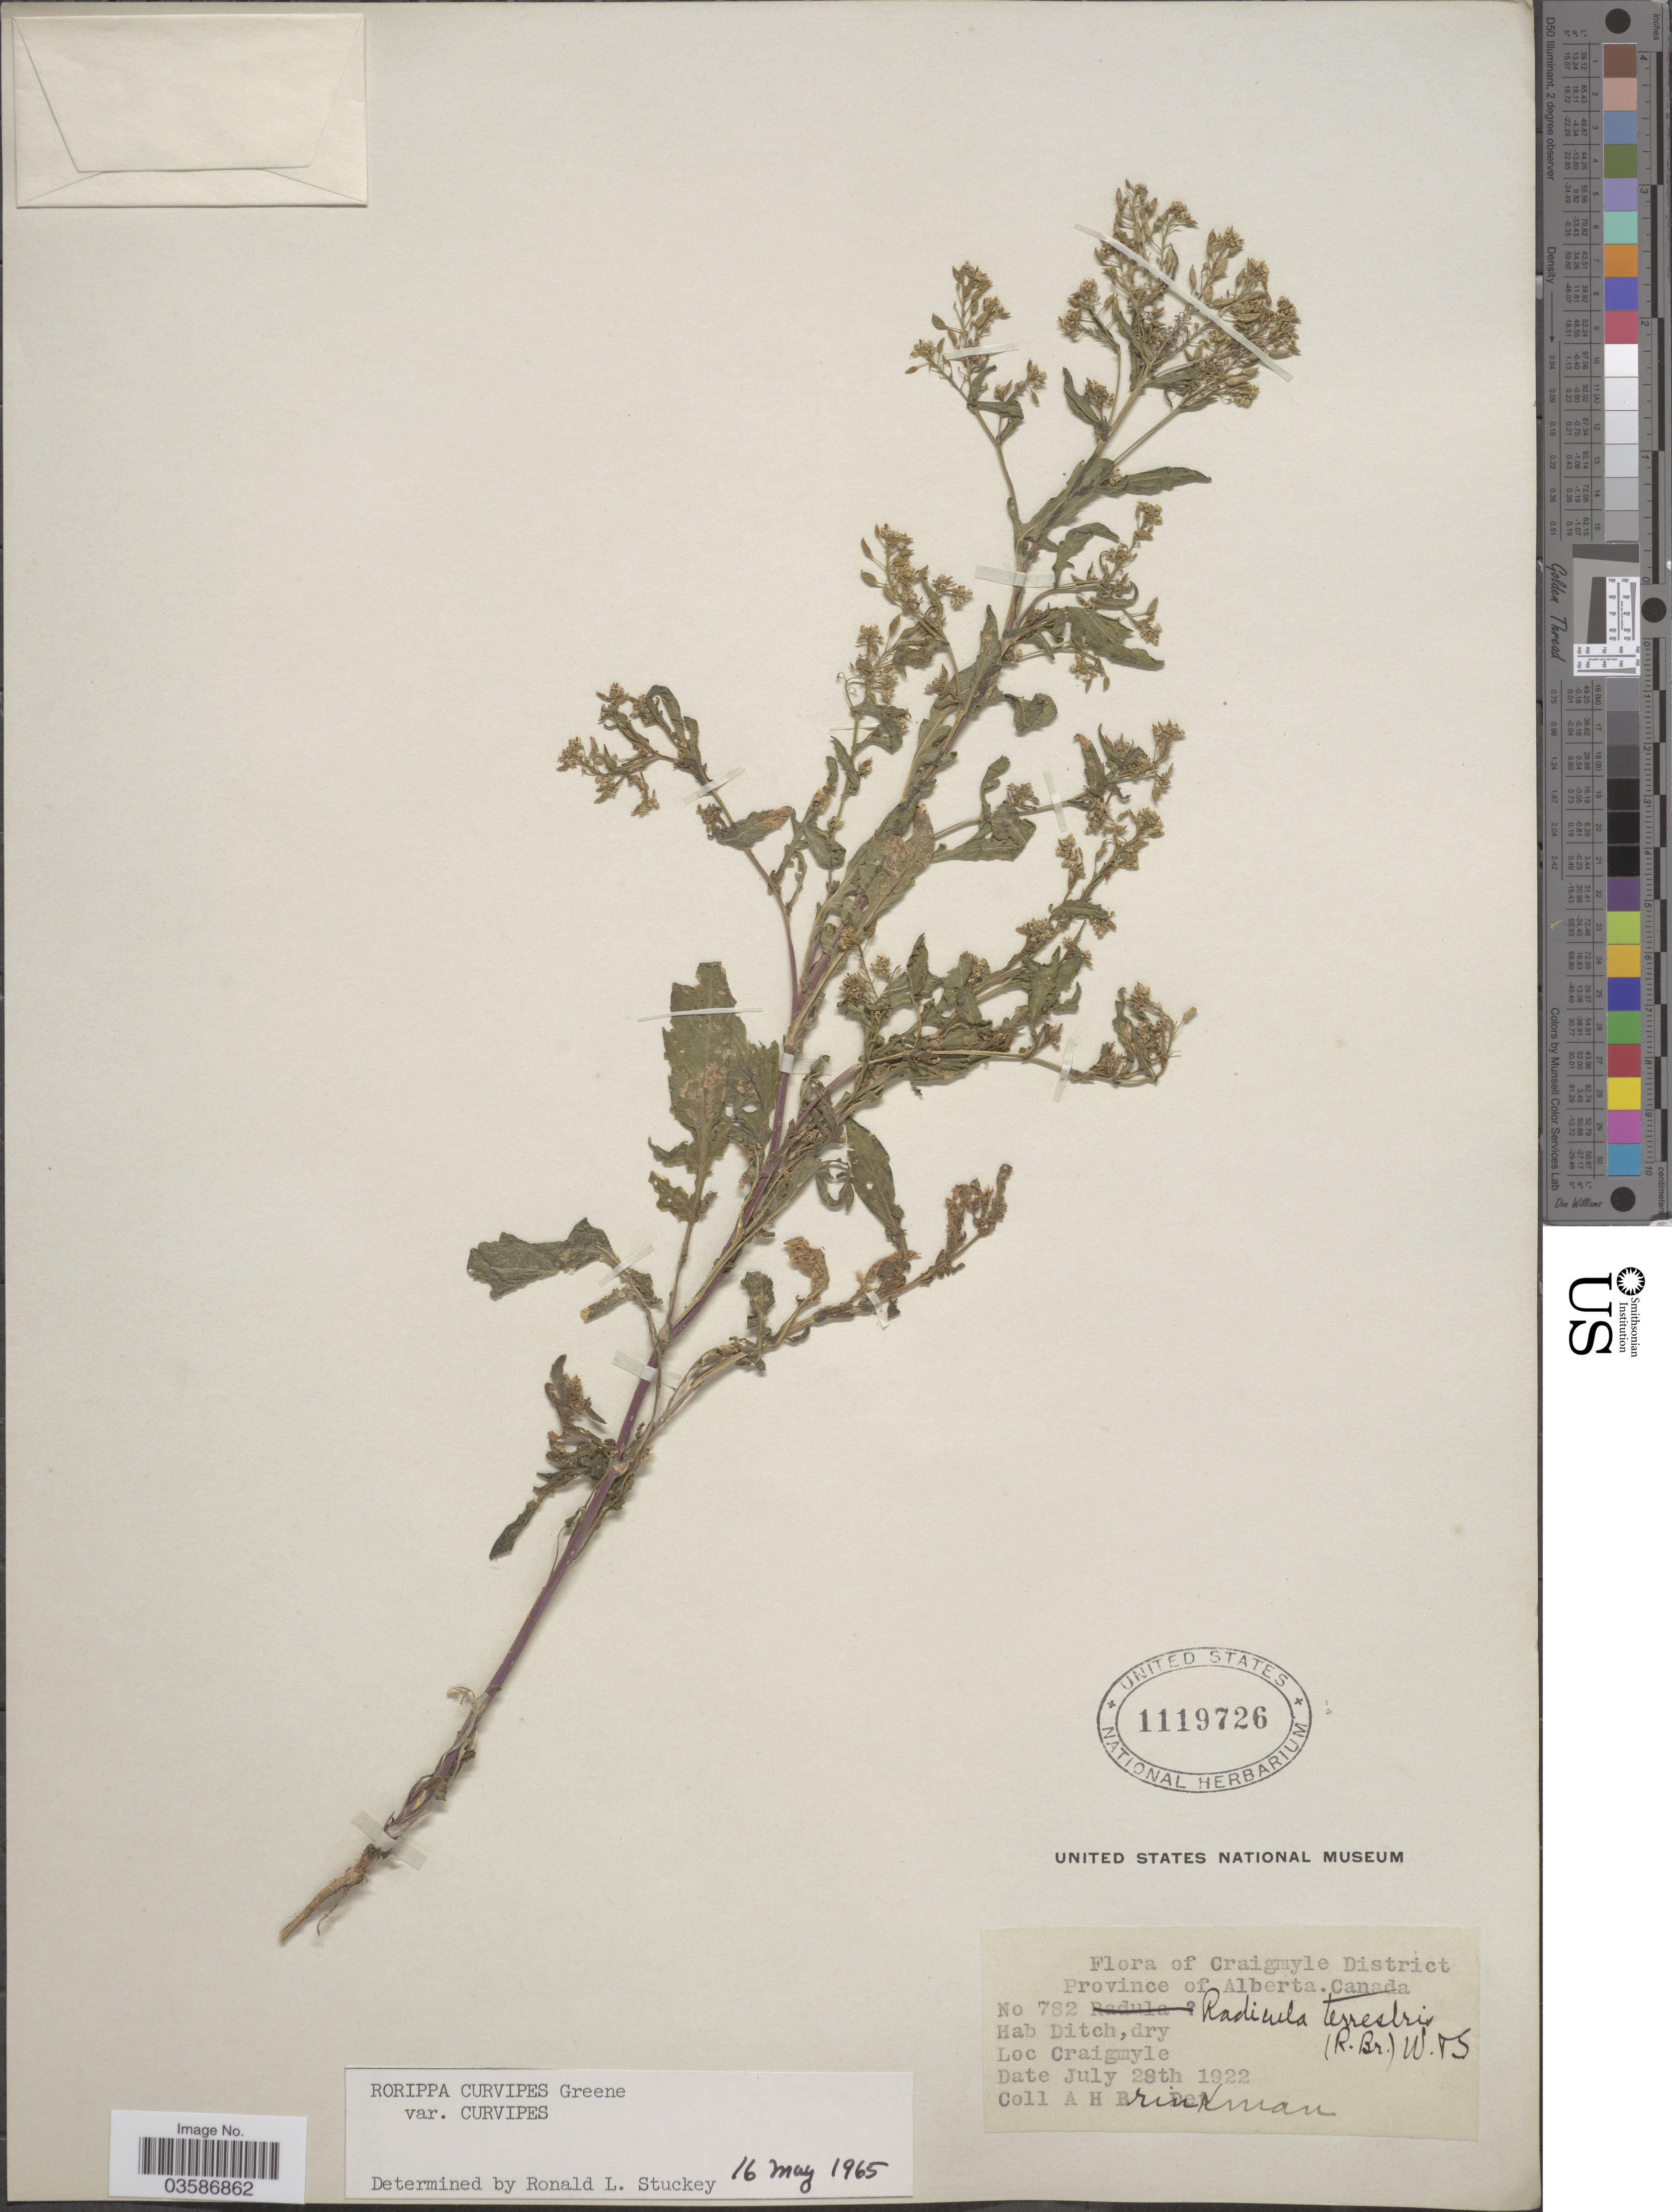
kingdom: Plantae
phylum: Tracheophyta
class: Magnoliopsida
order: Brassicales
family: Brassicaceae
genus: Rorippa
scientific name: Rorippa curvipes var. curvipes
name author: Greene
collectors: A. Brinkman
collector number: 782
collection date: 1922-07-28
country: Canada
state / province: Alberta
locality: Craigmyle District. Craigmyle.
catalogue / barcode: US 1119726